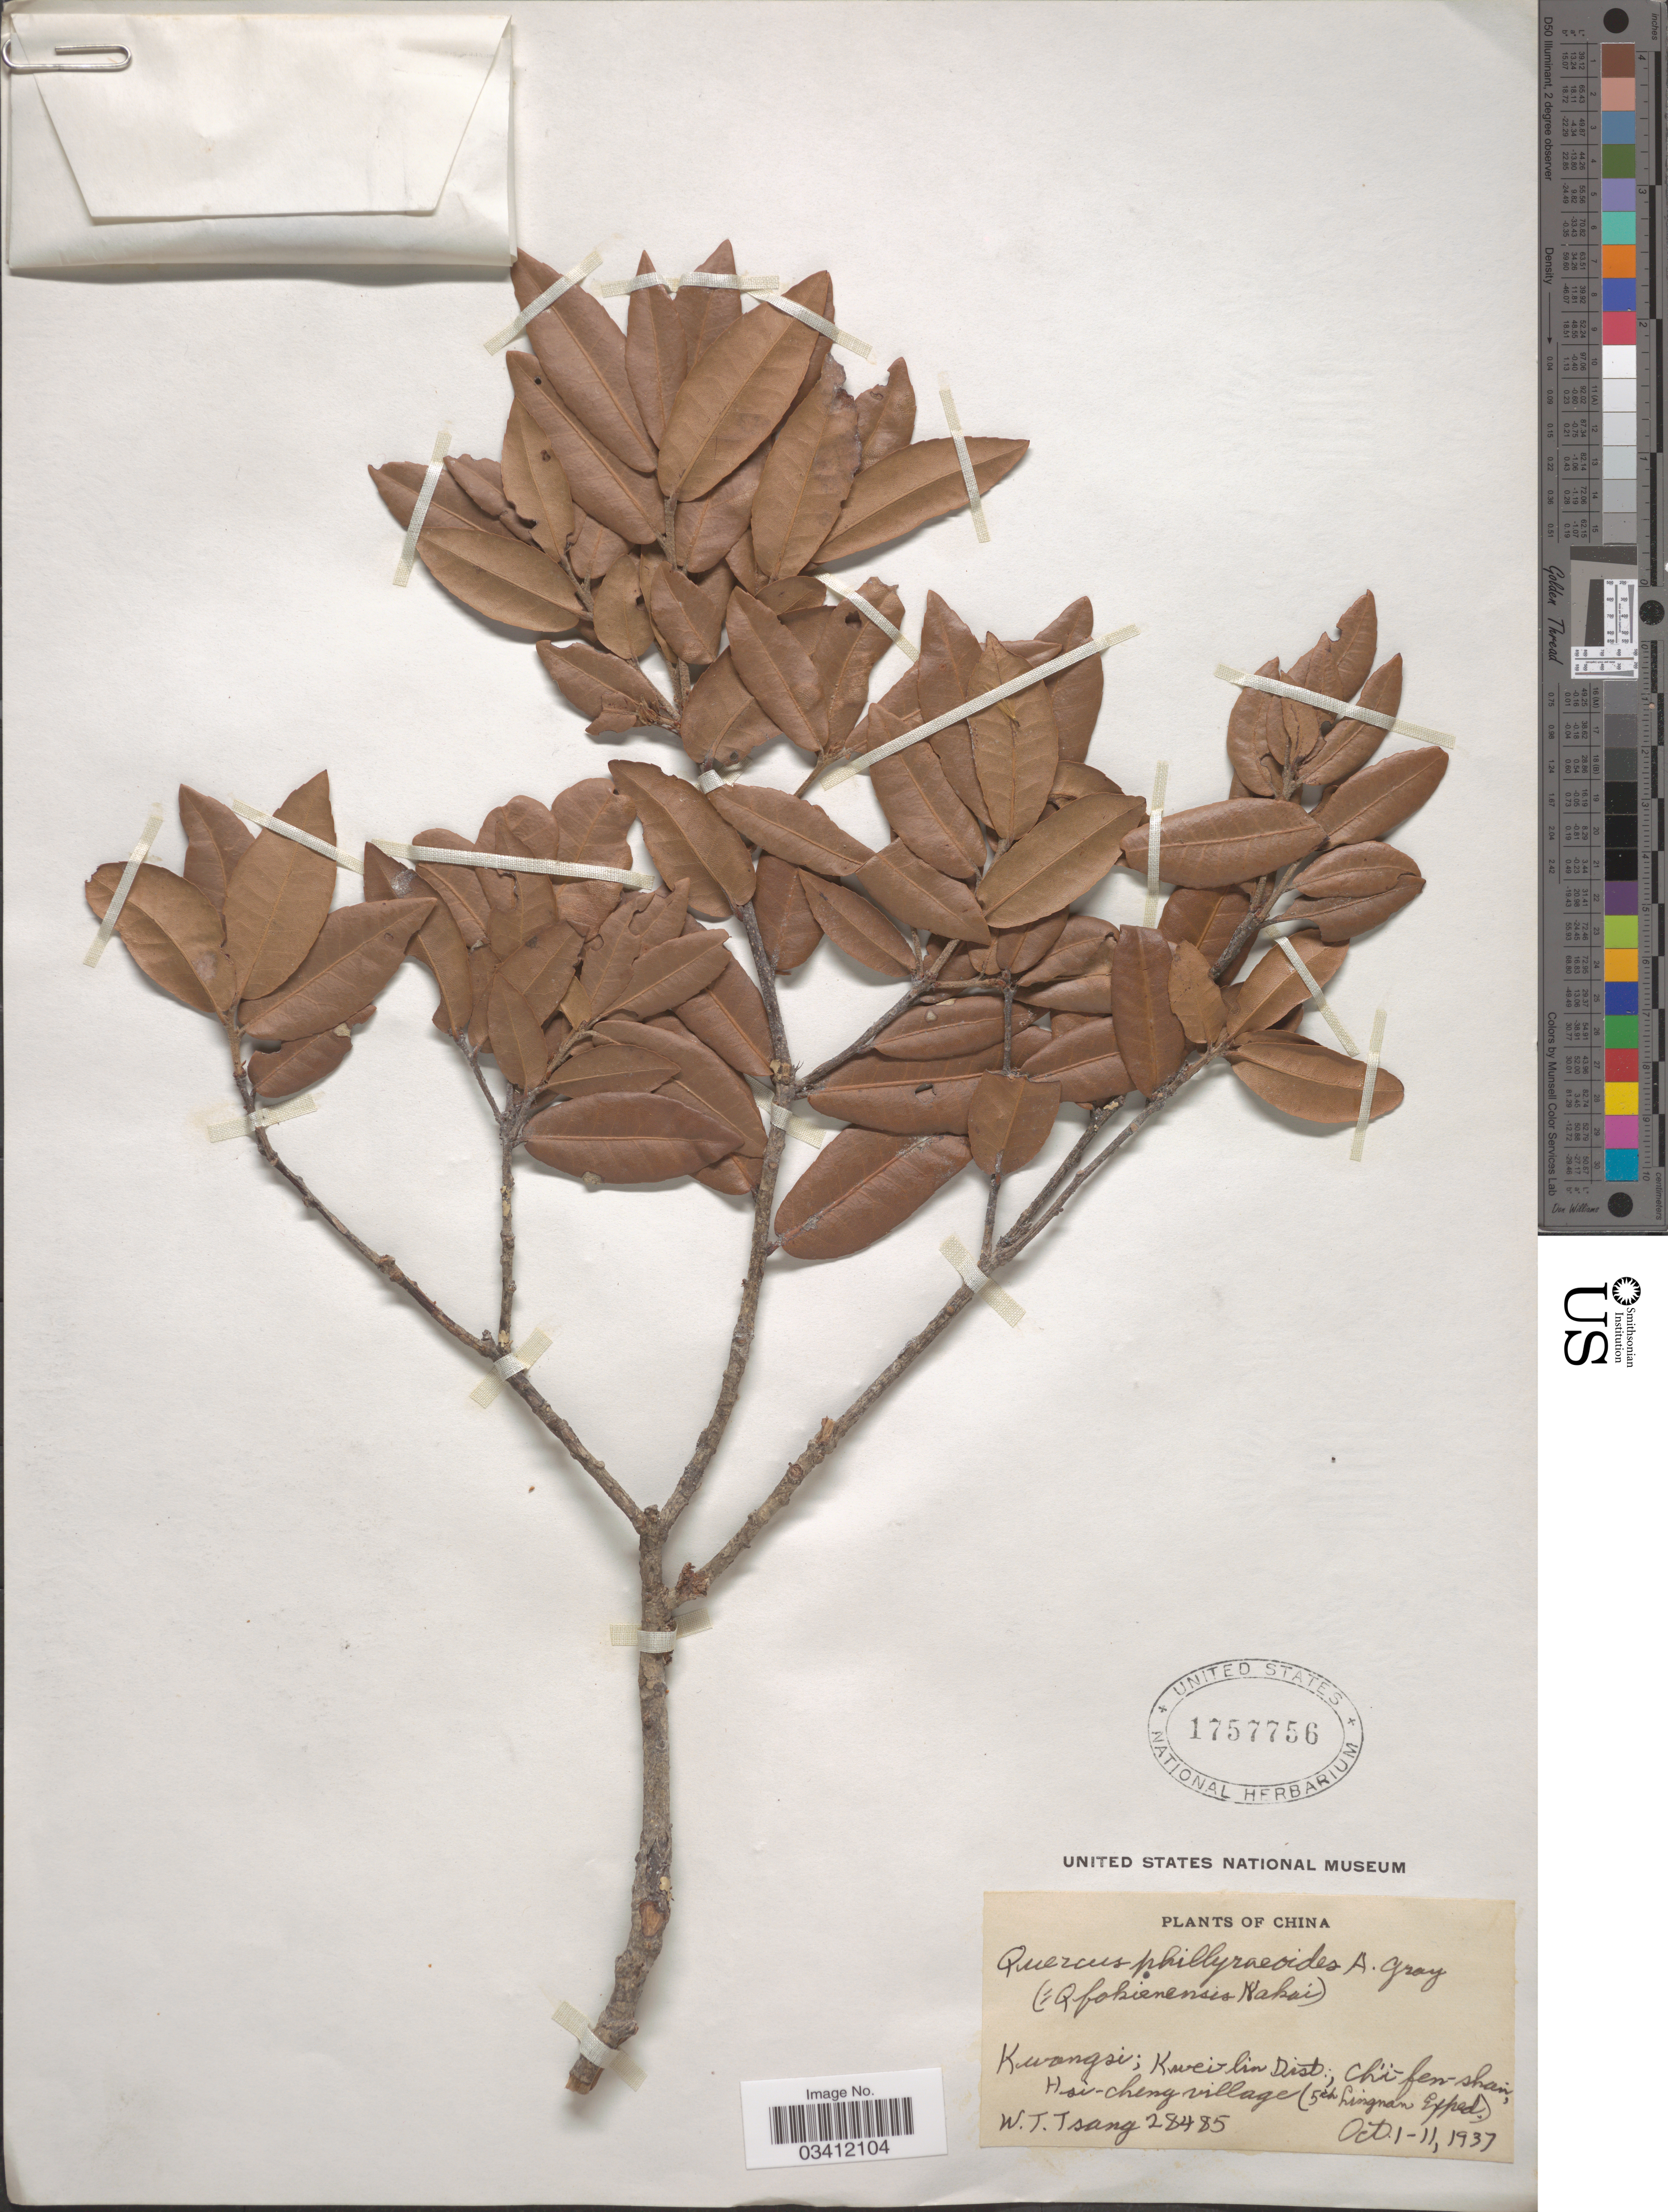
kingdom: Plantae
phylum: Tracheophyta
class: Magnoliopsida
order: Fagales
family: Fagaceae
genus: Quercus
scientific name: Quercus phillyraeoides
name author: A. Gray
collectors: W. T. Tsang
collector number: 28485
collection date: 1937-10-01/1937-10-11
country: China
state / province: Guangxi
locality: Kwangsi; Kweilin Dist.; Chi-fen-shan; Hsi-cheng village (5th Lingnan).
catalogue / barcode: US 1757756